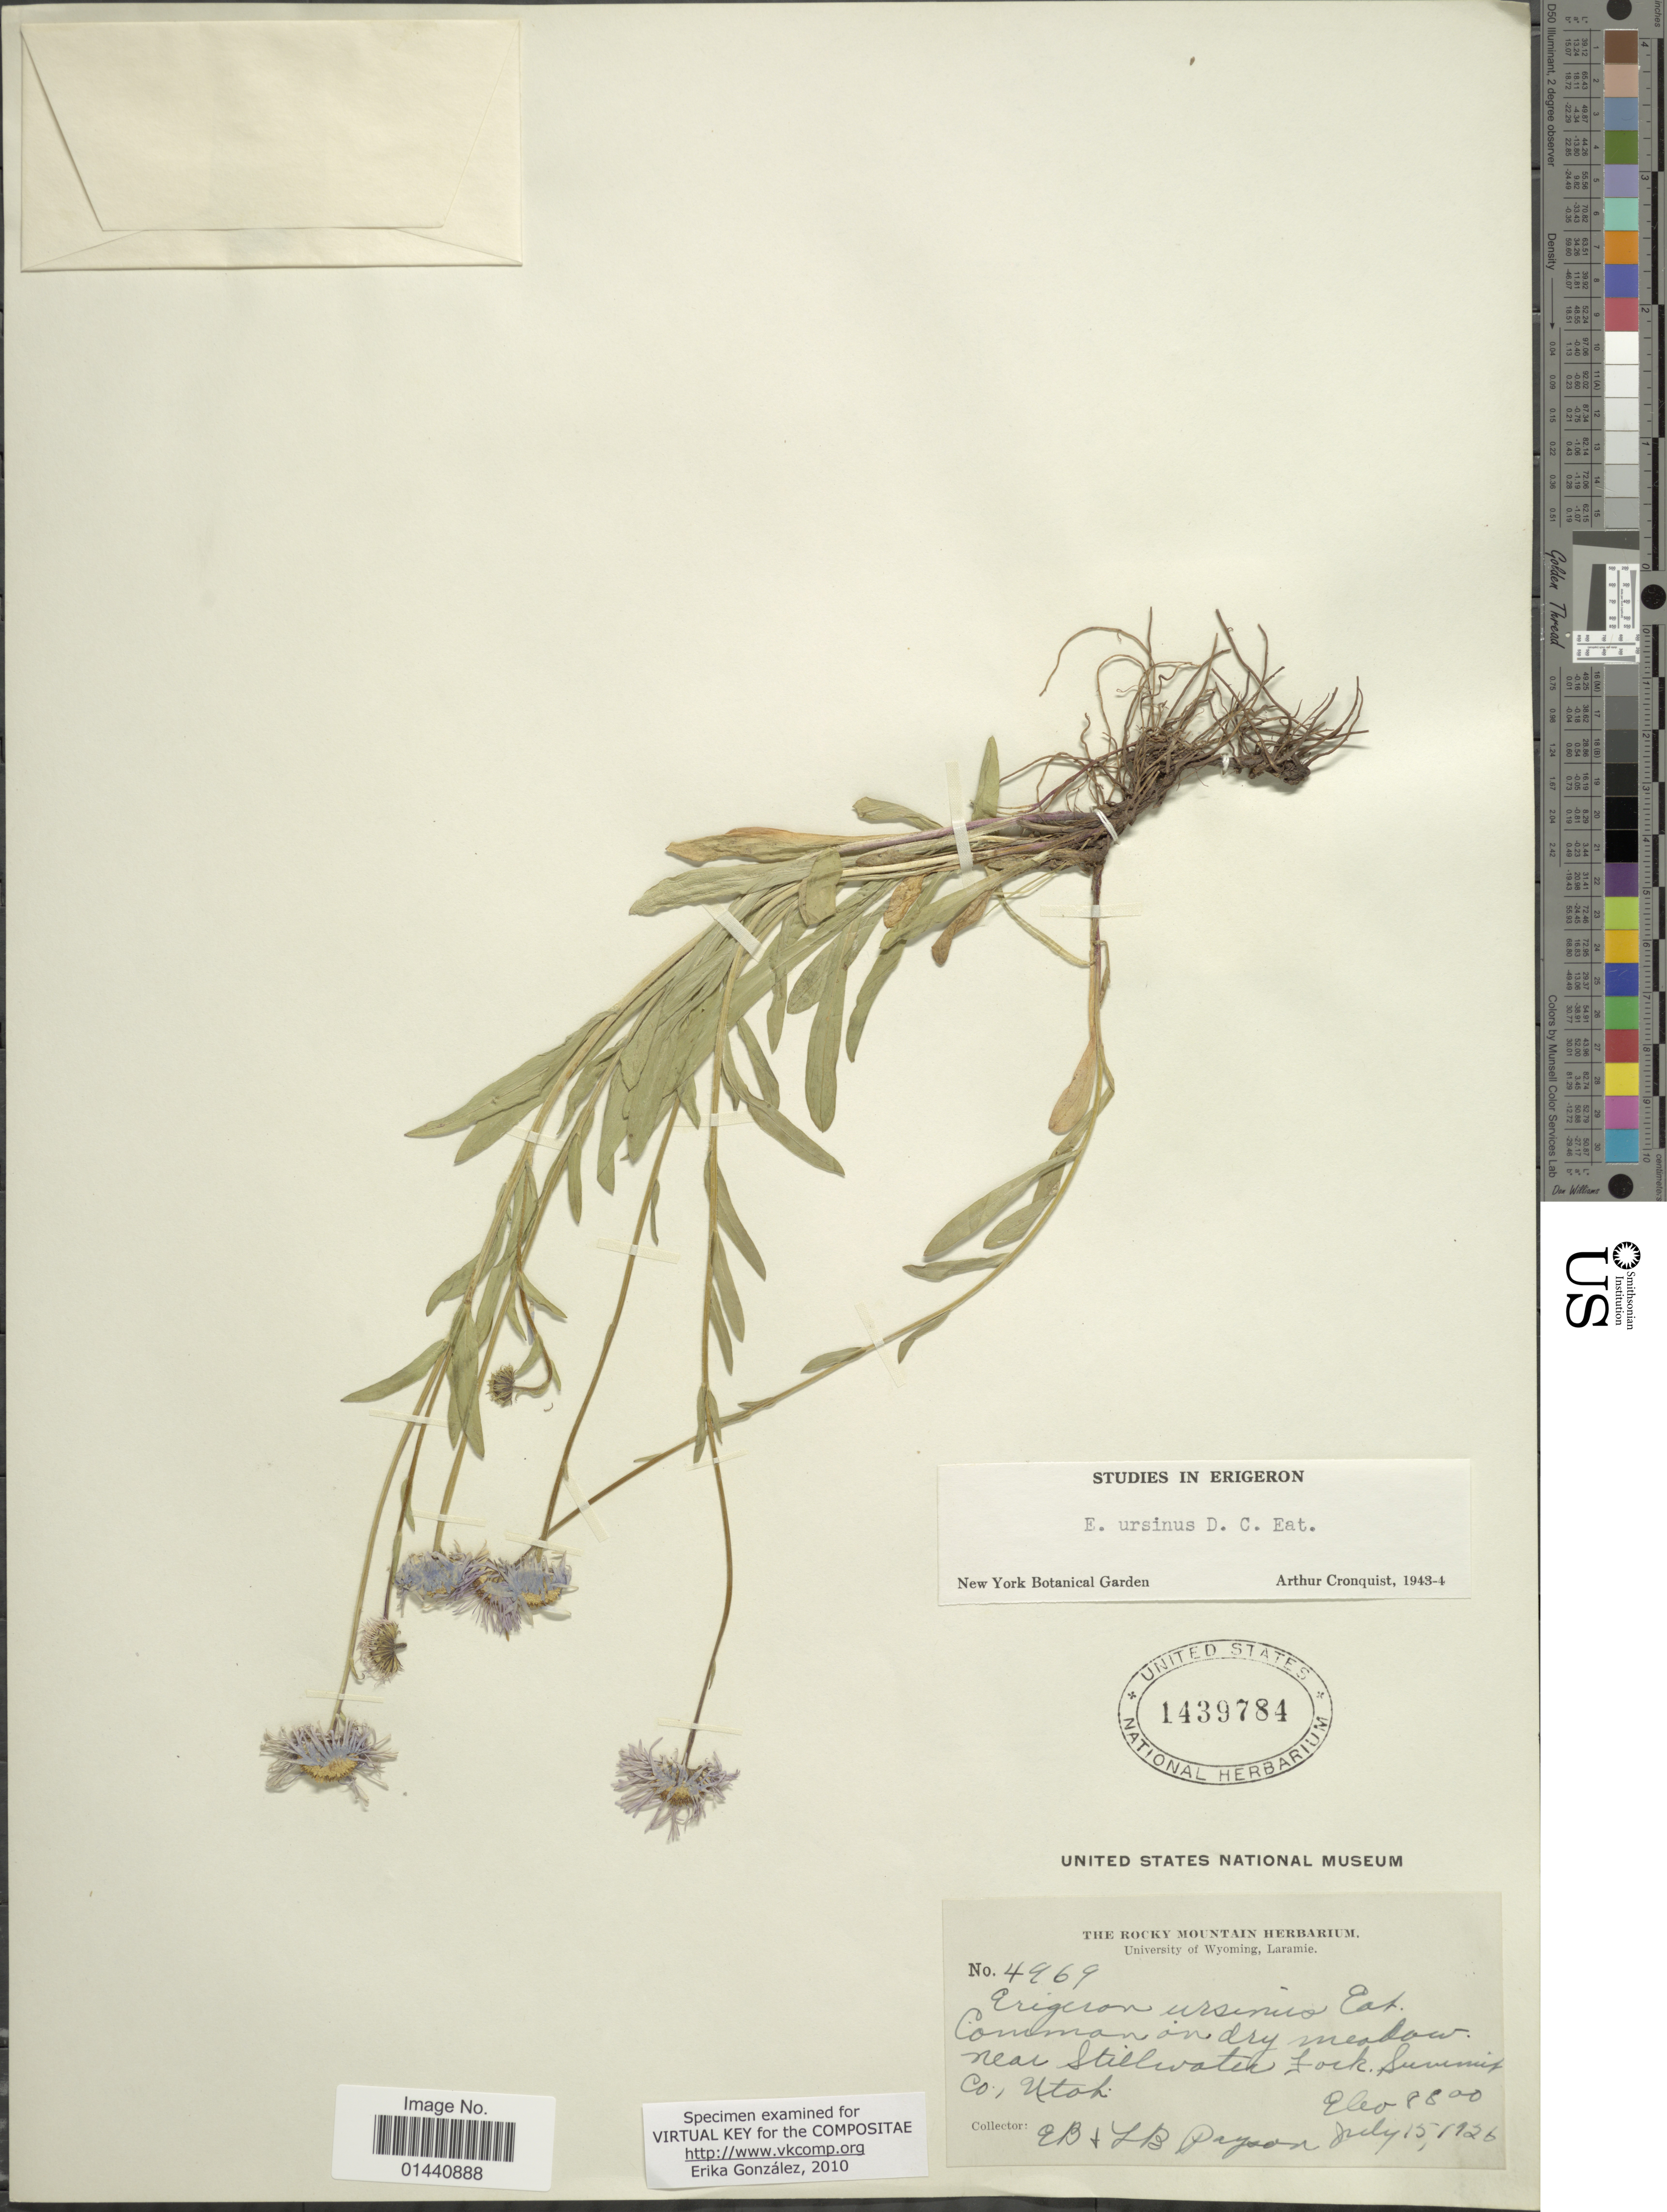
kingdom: Plantae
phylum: Tracheophyta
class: Magnoliopsida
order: Asterales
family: Asteraceae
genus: Erigeron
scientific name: Erigeron ursinus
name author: D.C. Eaton in C. King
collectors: E. B. Payson & L. Payson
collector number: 4969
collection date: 1926-07-15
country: United States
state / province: Utah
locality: Near Stillwater Fork. Summit Co.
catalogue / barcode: US 1439784